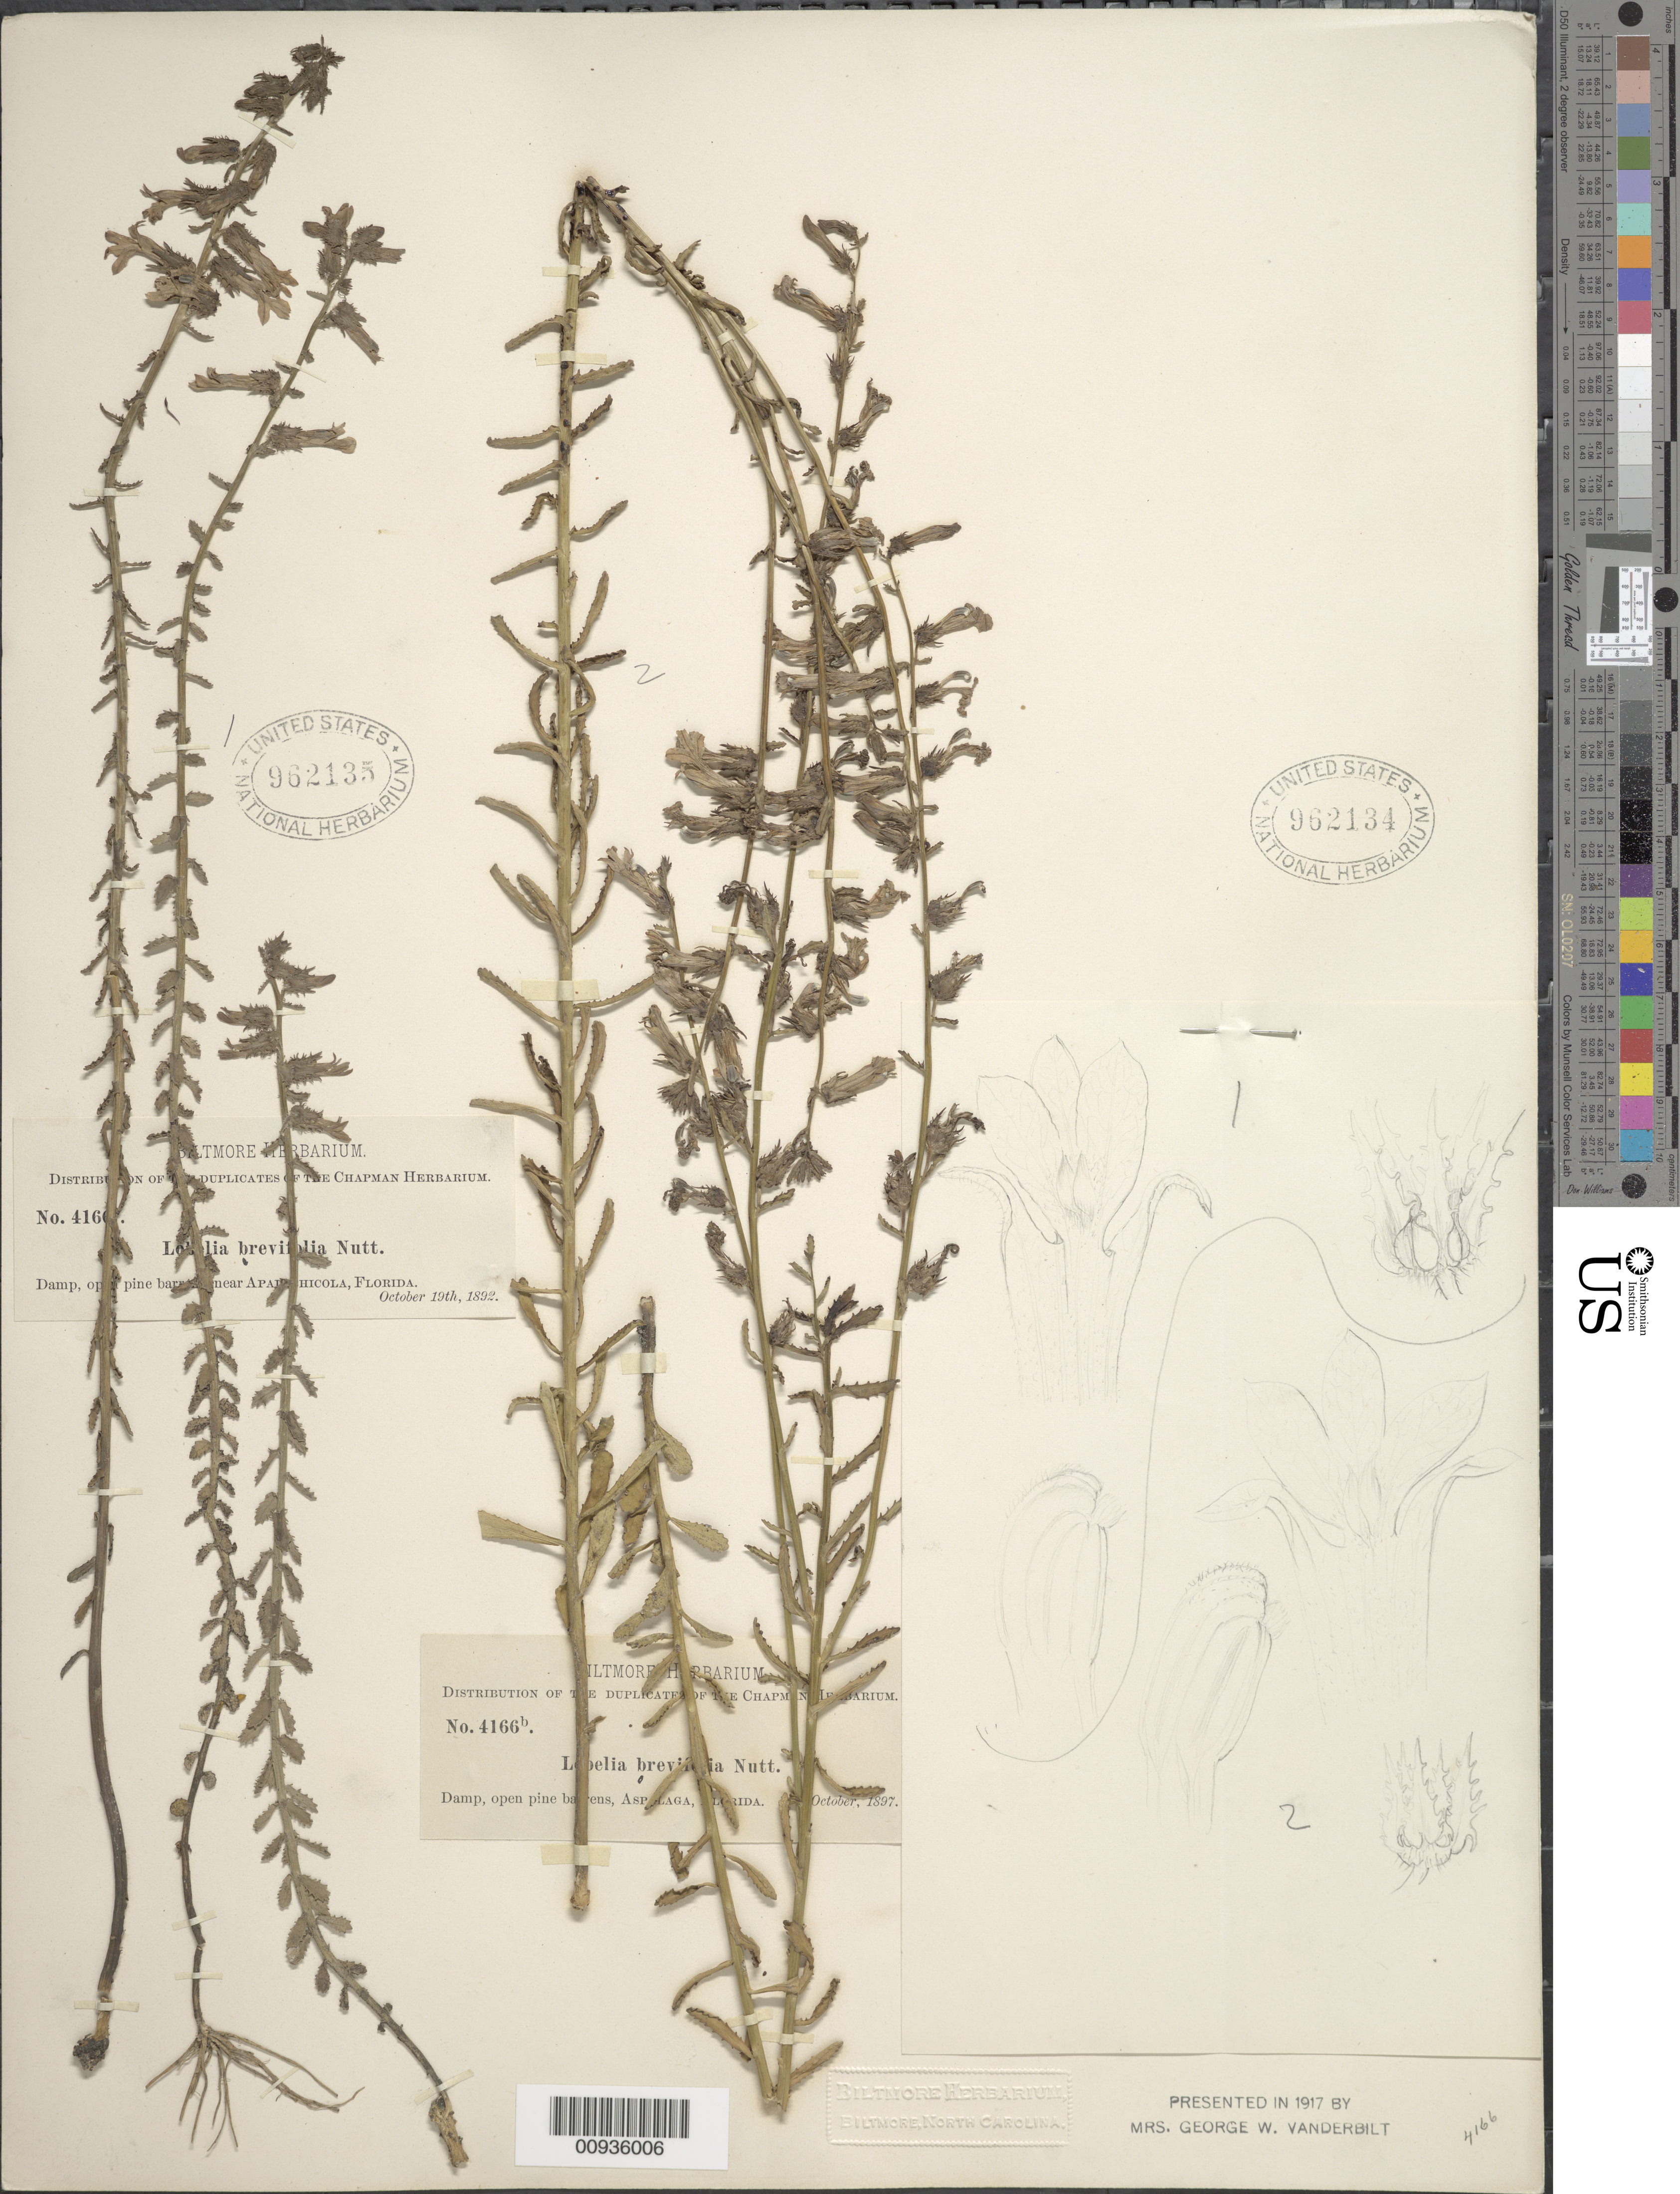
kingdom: Plantae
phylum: Tracheophyta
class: Magnoliopsida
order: Asterales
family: Campanulaceae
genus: Lobelia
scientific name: Lobelia brevifolia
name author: Nutt. ex A. DC.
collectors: ex herb. A.W. Chapman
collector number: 4166a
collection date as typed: October 19th, 1892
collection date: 1892-10-19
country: United States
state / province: Florida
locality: Apalachicola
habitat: damp open pine barrens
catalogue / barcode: US 962135